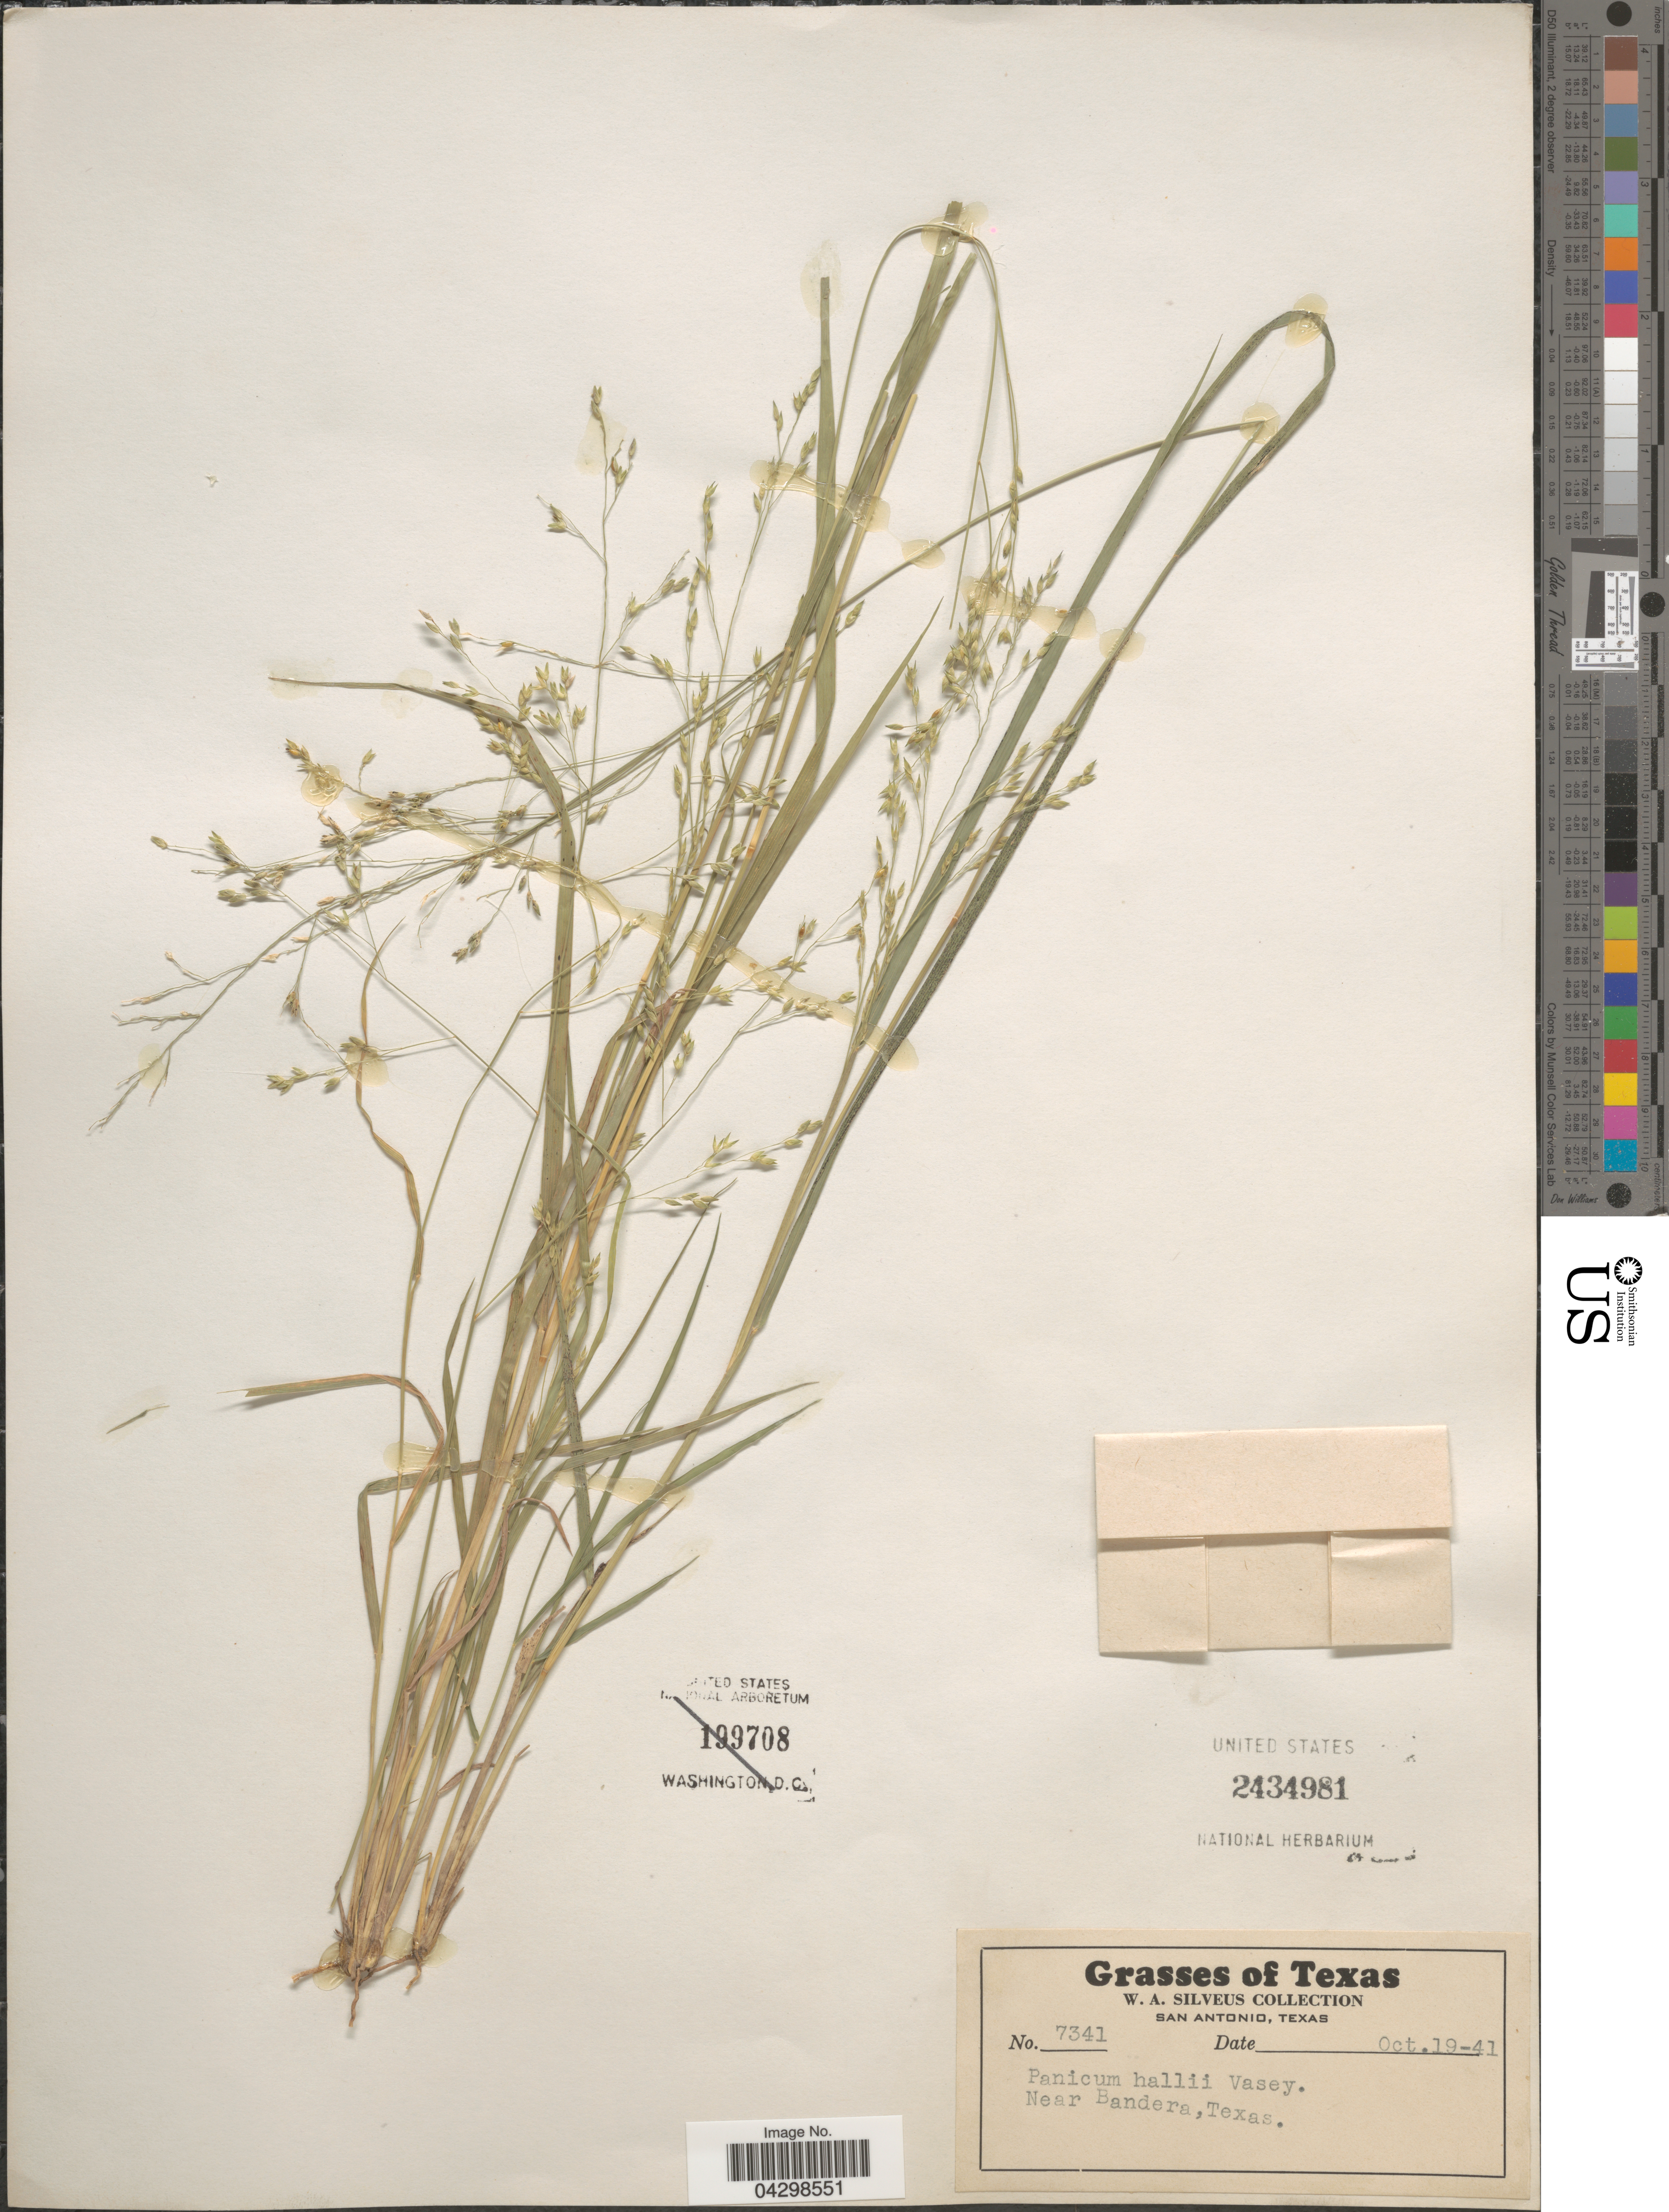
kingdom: Plantae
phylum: Tracheophyta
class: Liliopsida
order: Poales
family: Poaceae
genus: Panicum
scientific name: Panicum hallii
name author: Vasey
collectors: W. Silveus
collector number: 7341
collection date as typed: Transcribed d/m/y: 19/10/41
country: United States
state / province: Texas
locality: Near Bandera.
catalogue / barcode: US 2434981